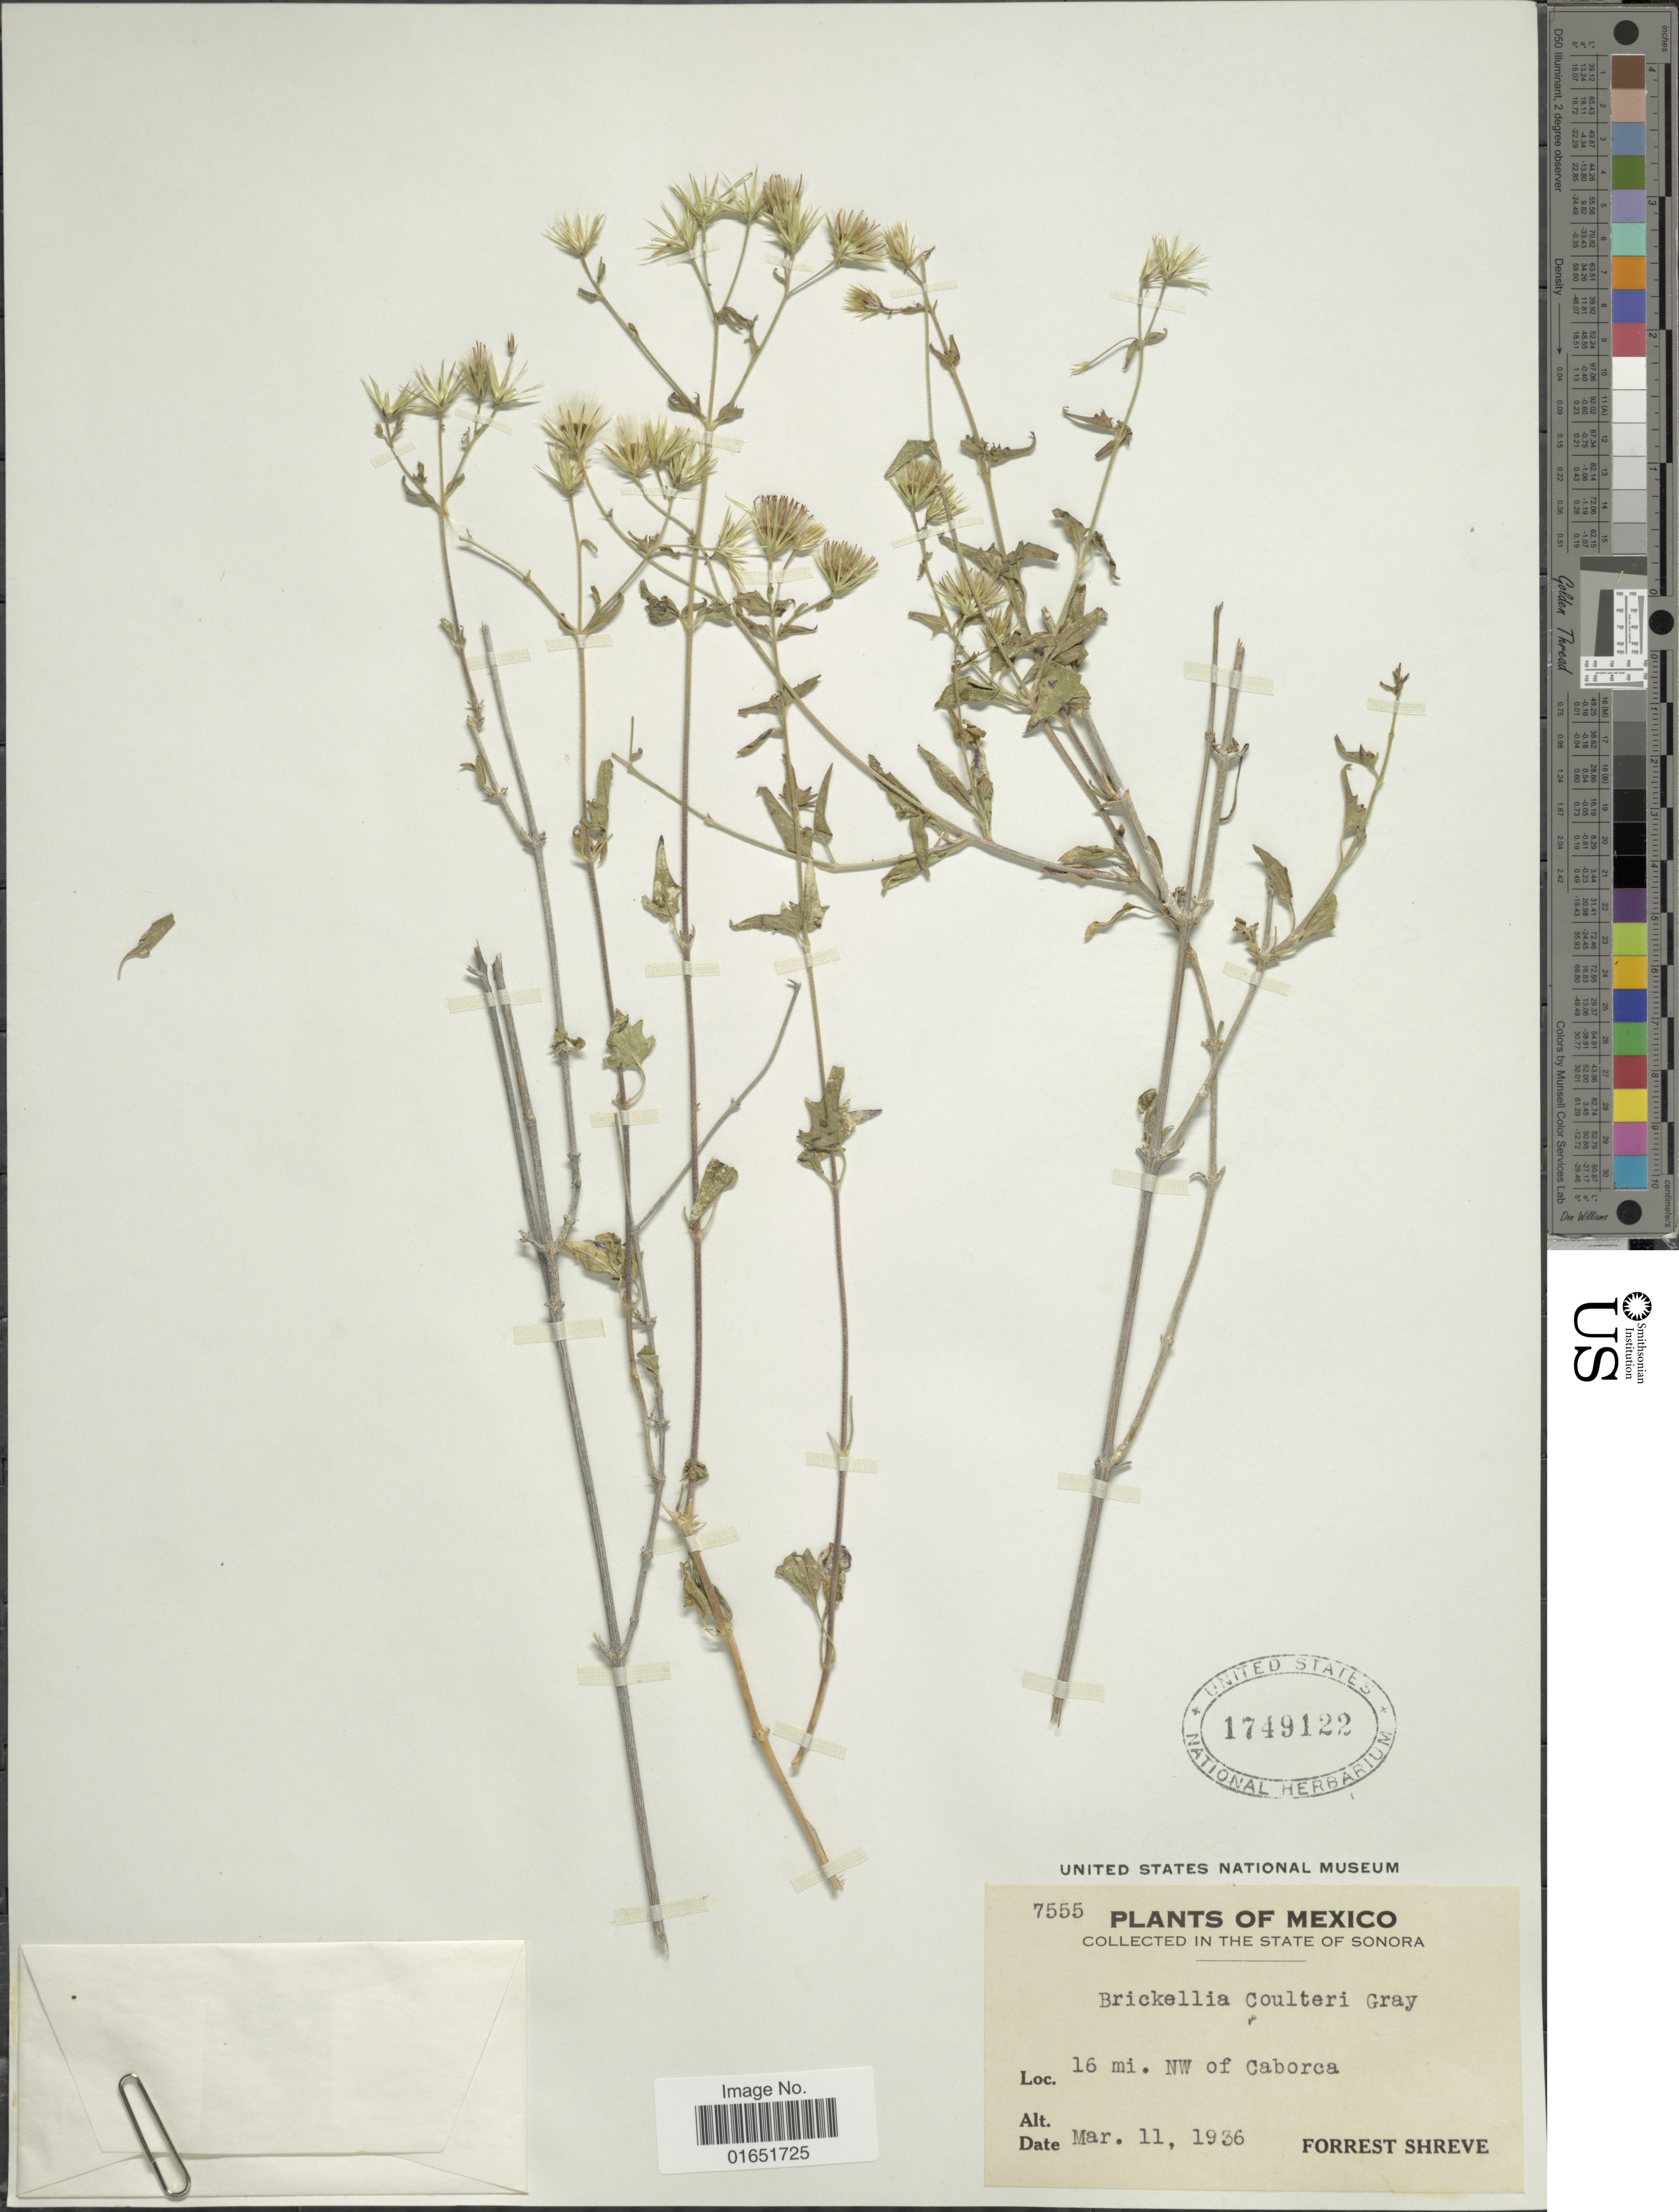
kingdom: Plantae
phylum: Tracheophyta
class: Magnoliopsida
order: Asterales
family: Asteraceae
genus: Brickellia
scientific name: Brickellia coulteri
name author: A. Gray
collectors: F. Shreve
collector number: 7555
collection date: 1936-03-11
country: Mexico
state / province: Sonora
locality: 16 mi. NW of Caborca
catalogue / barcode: US 1749122